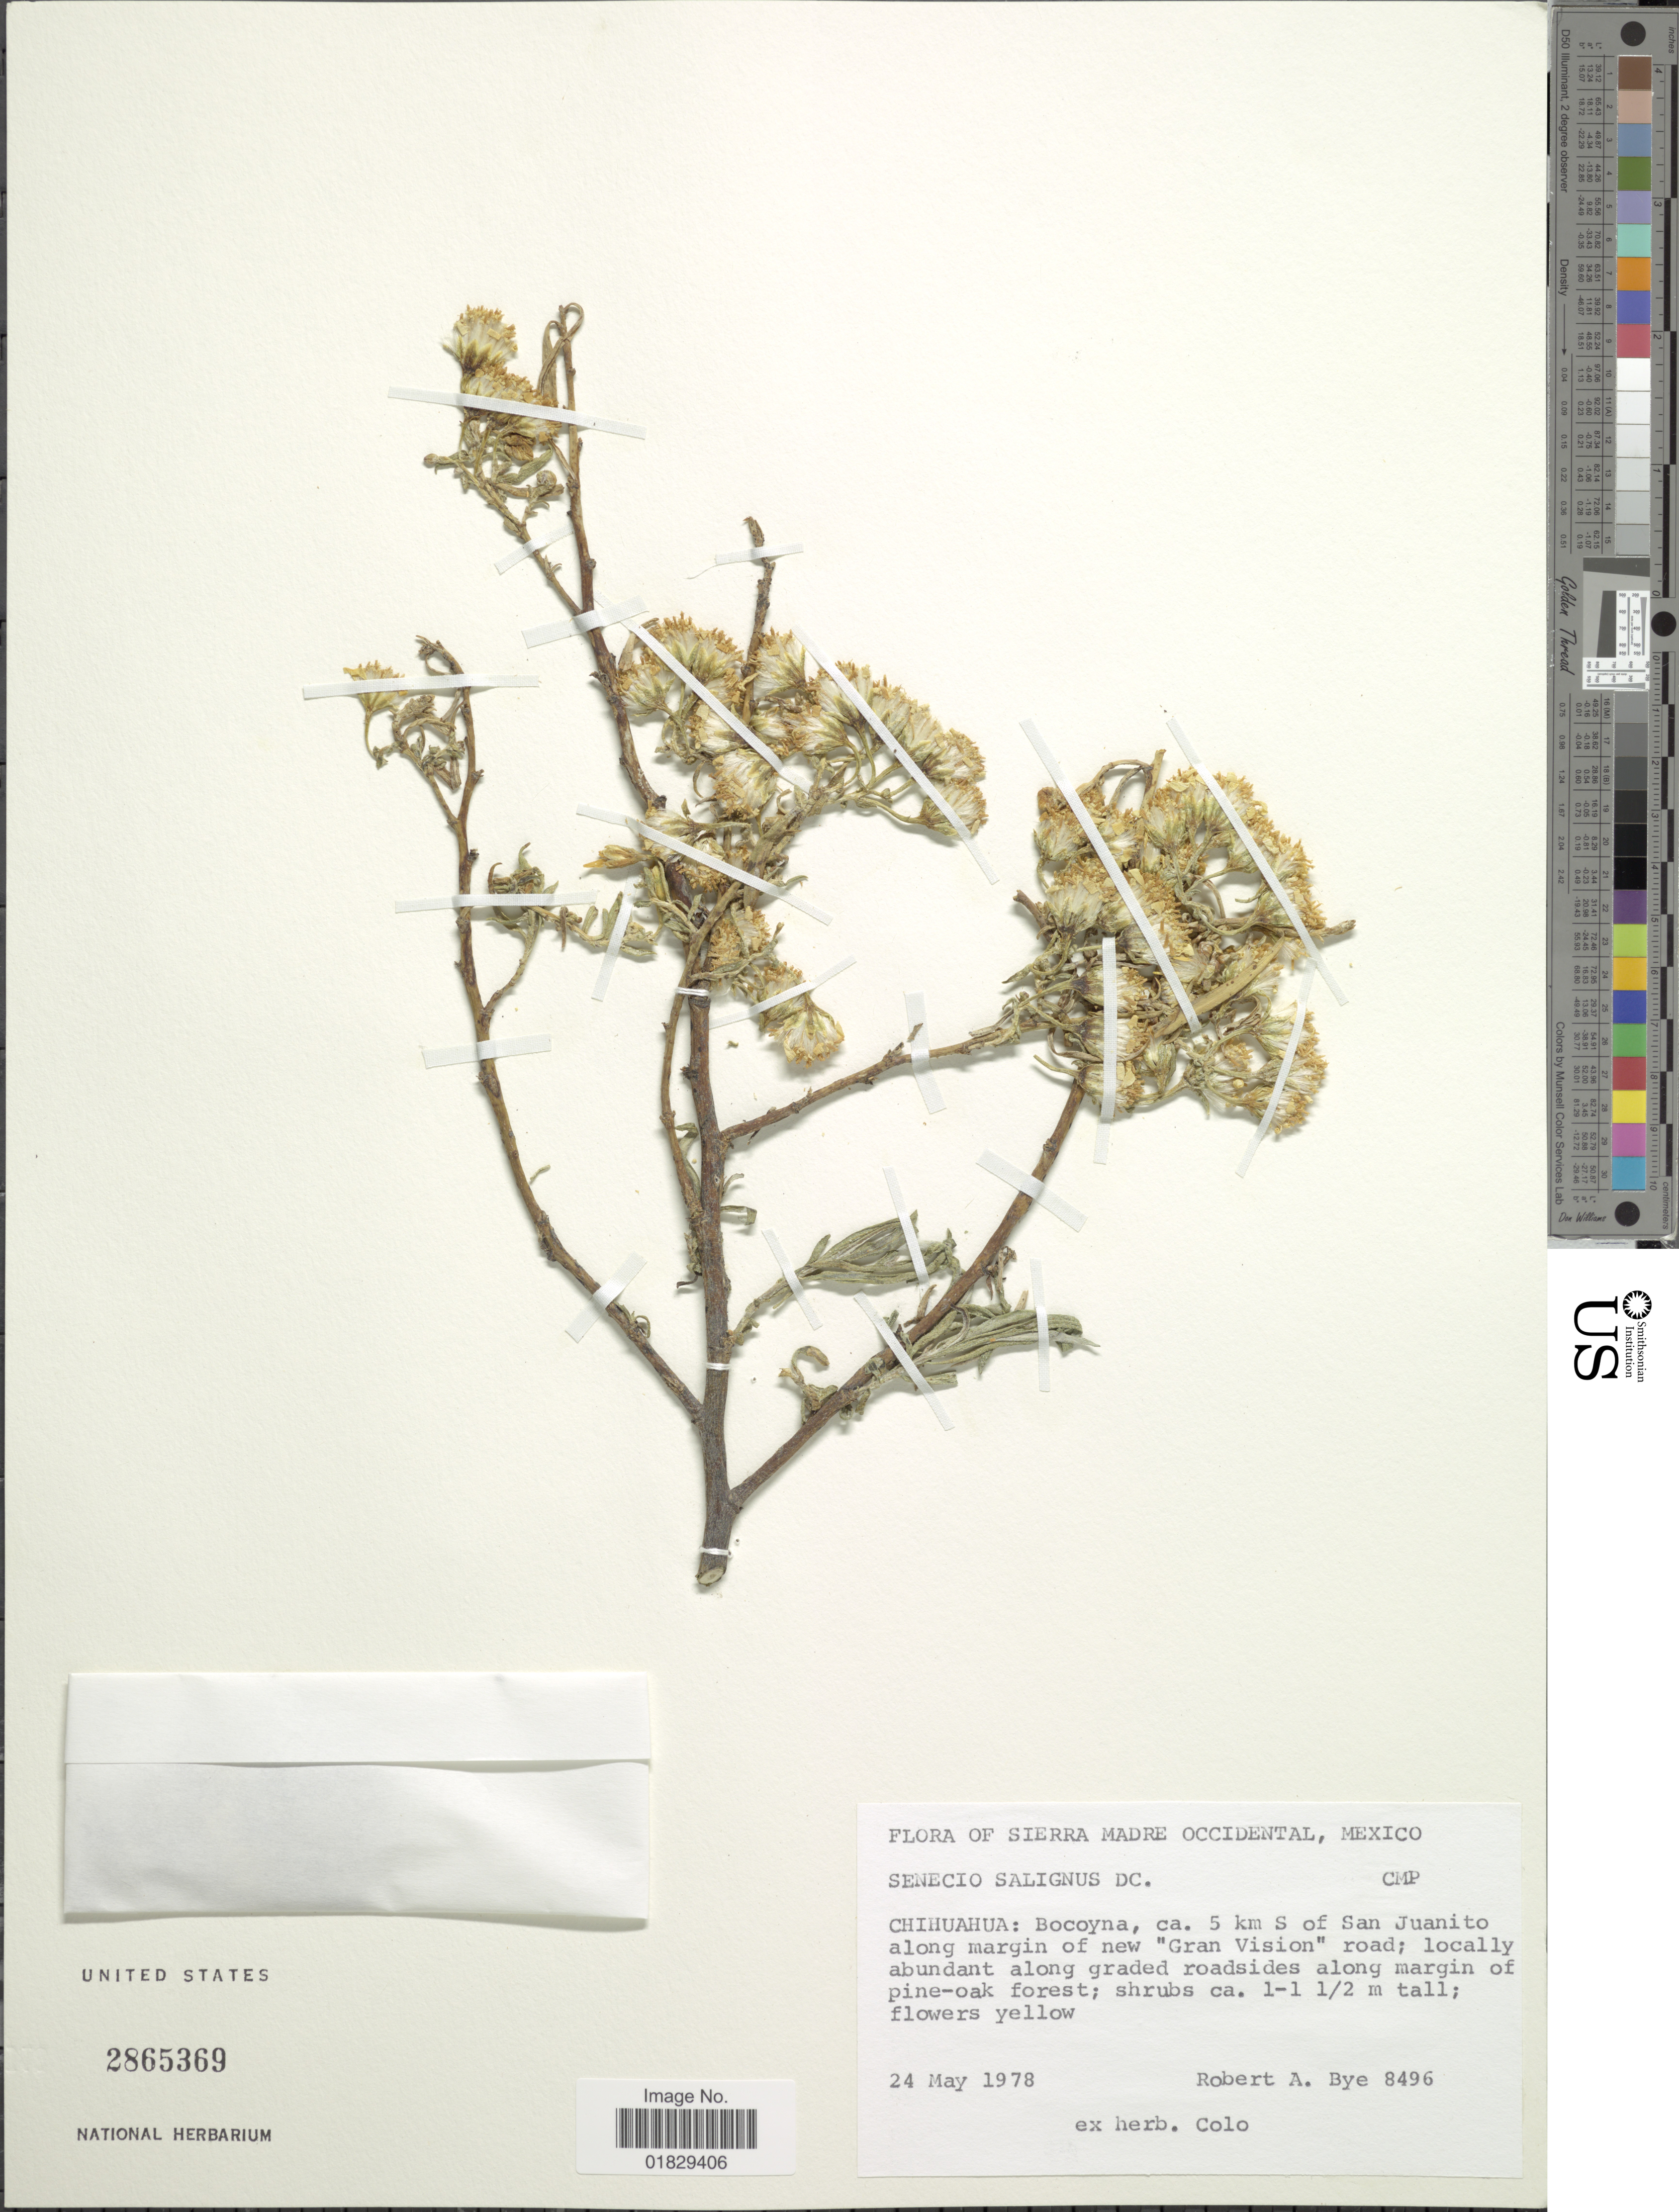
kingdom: Plantae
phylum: Tracheophyta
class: Magnoliopsida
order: Asterales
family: Asteraceae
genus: Barkleyanthus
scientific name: Barkleyanthus salicifolius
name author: (Kunth) H. Rob. & Brettell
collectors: R. A. Bye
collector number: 8496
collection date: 1978-05-24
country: Mexico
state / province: Chihuahua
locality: Sierra Madre Occidental, Mexico. Chihuahua: Bocoyna, ca. 5 km S of San Juanito along margin of new "Gran Vision" road; locally abundant along graded roadsides along margin of pine-oak forest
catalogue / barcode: US 2865369